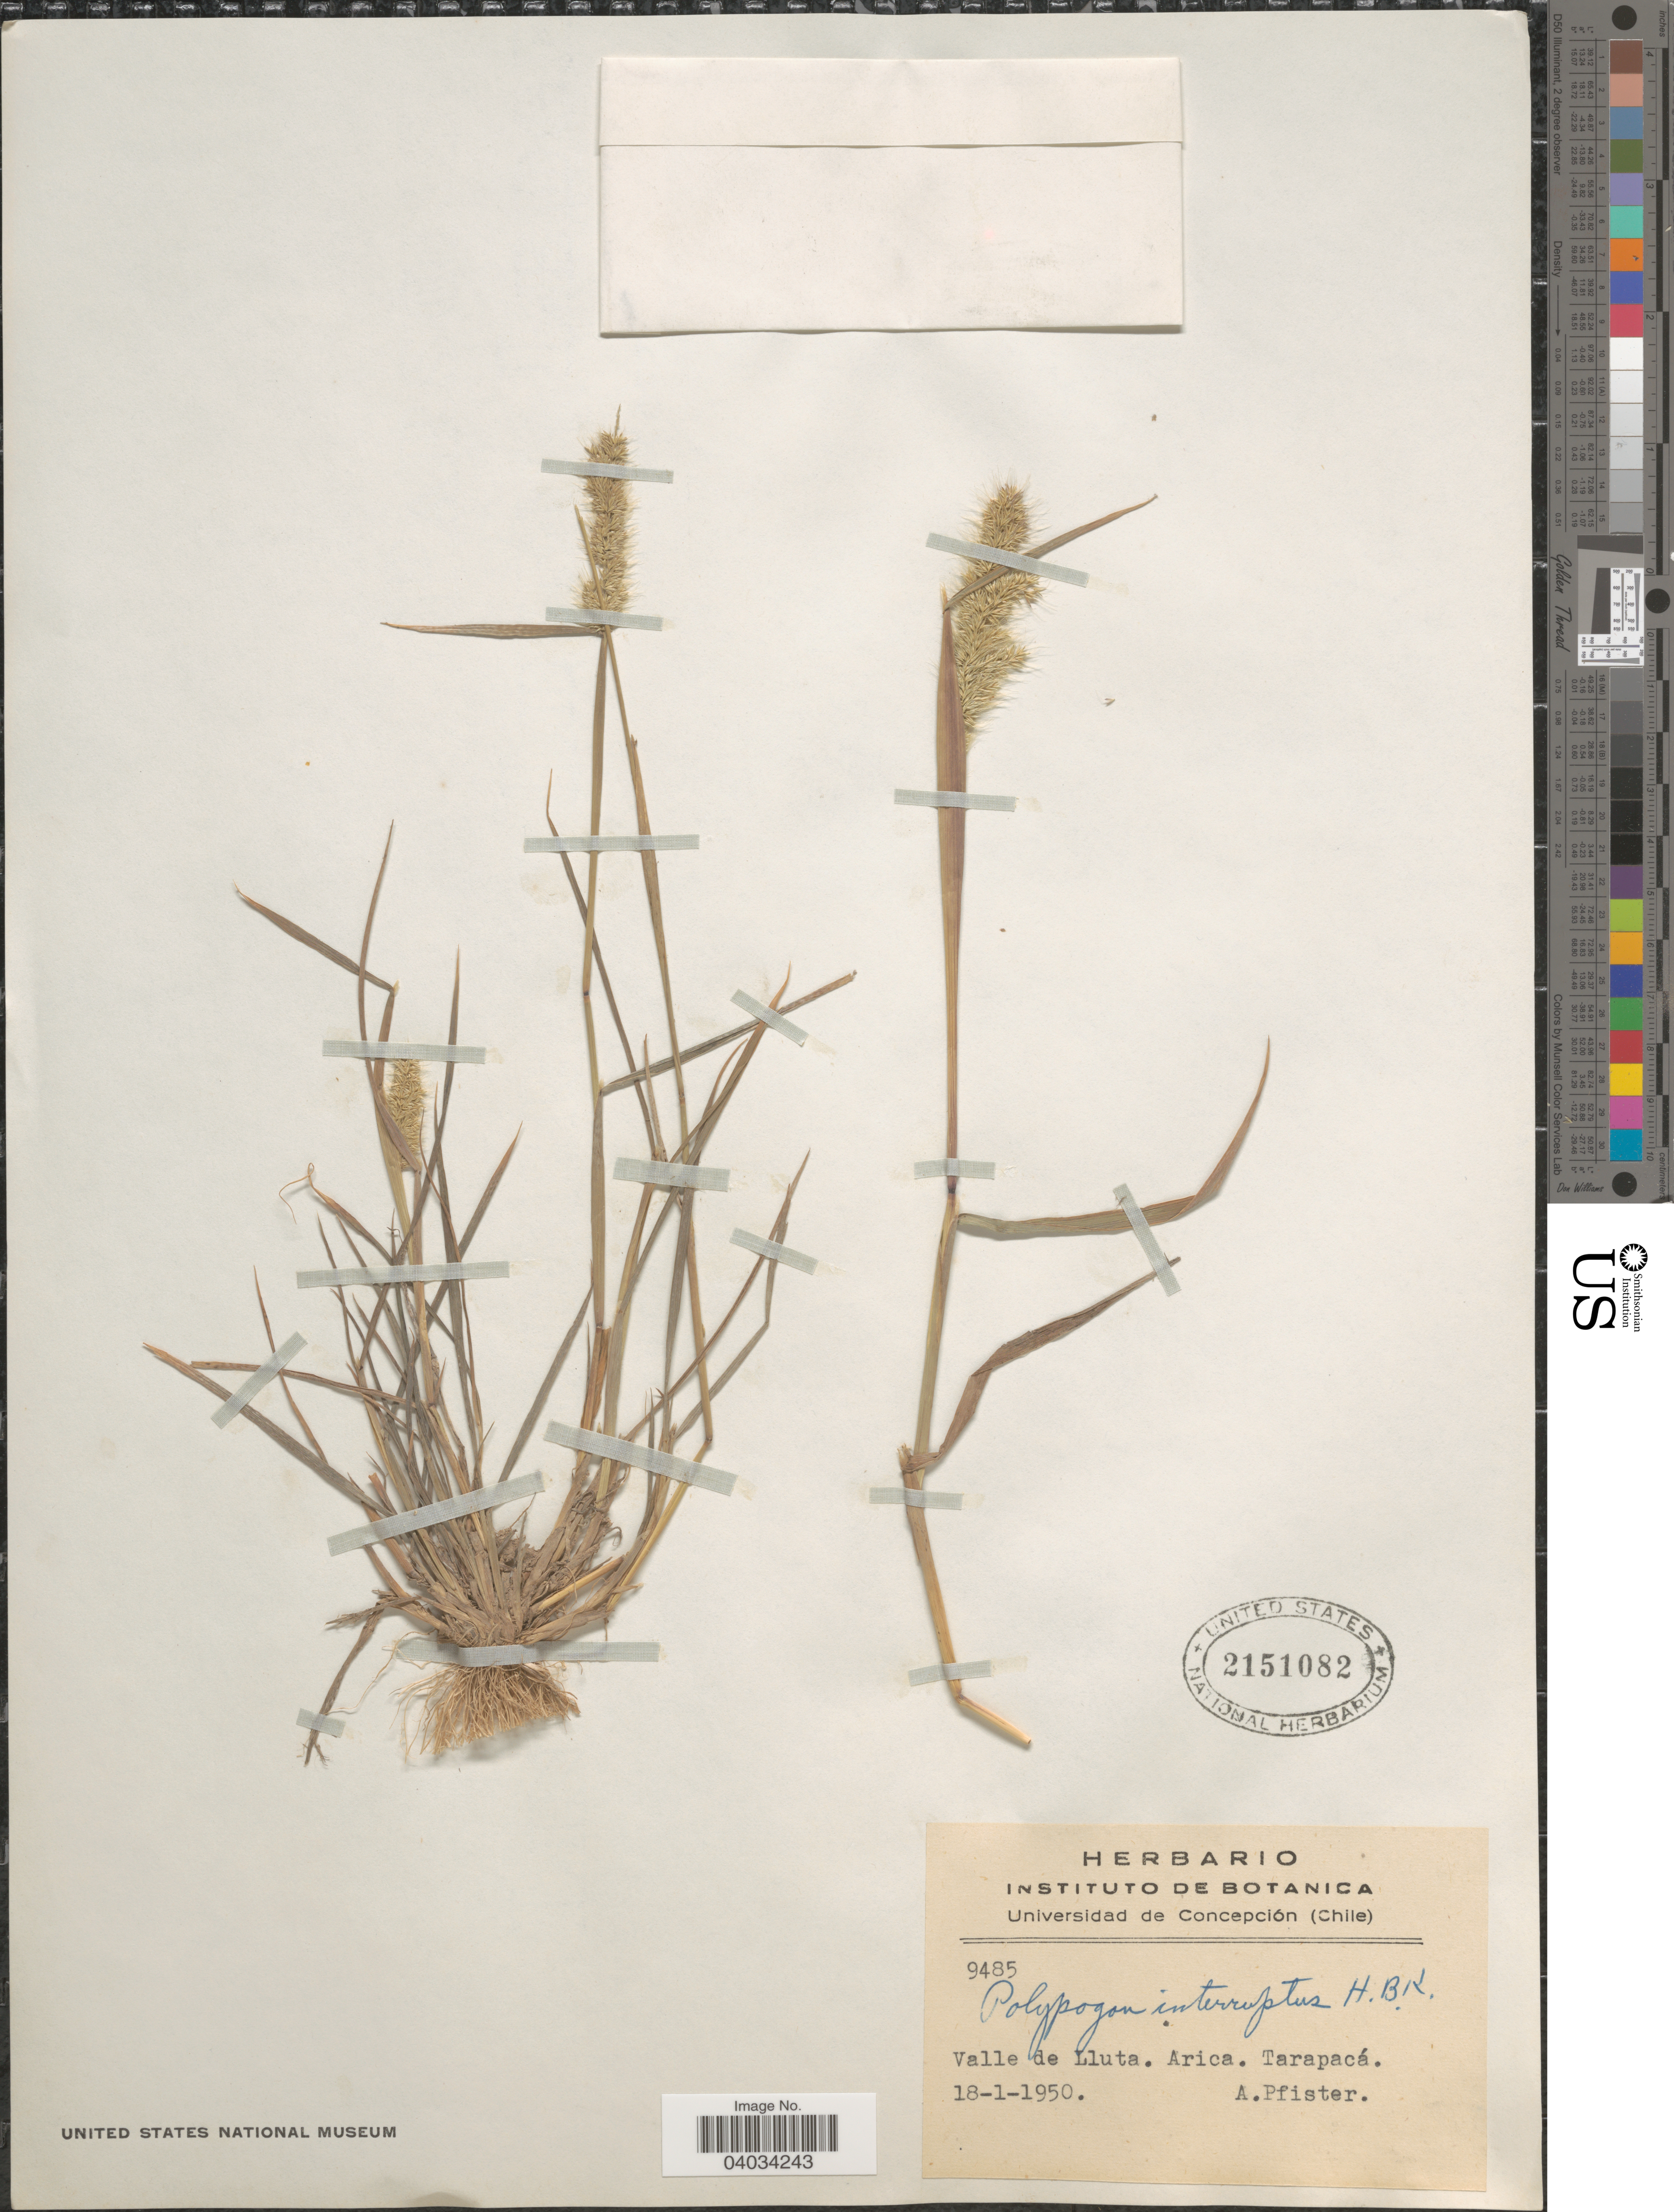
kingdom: Plantae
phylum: Tracheophyta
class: Liliopsida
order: Poales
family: Poaceae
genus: Polypogon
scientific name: Polypogon interruptus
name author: Kunth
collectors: A. Pfister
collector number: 9485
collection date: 1950-01-18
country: Chile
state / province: Tarapacá (I)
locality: Valle de Lluta. Arica.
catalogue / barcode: US 2151082